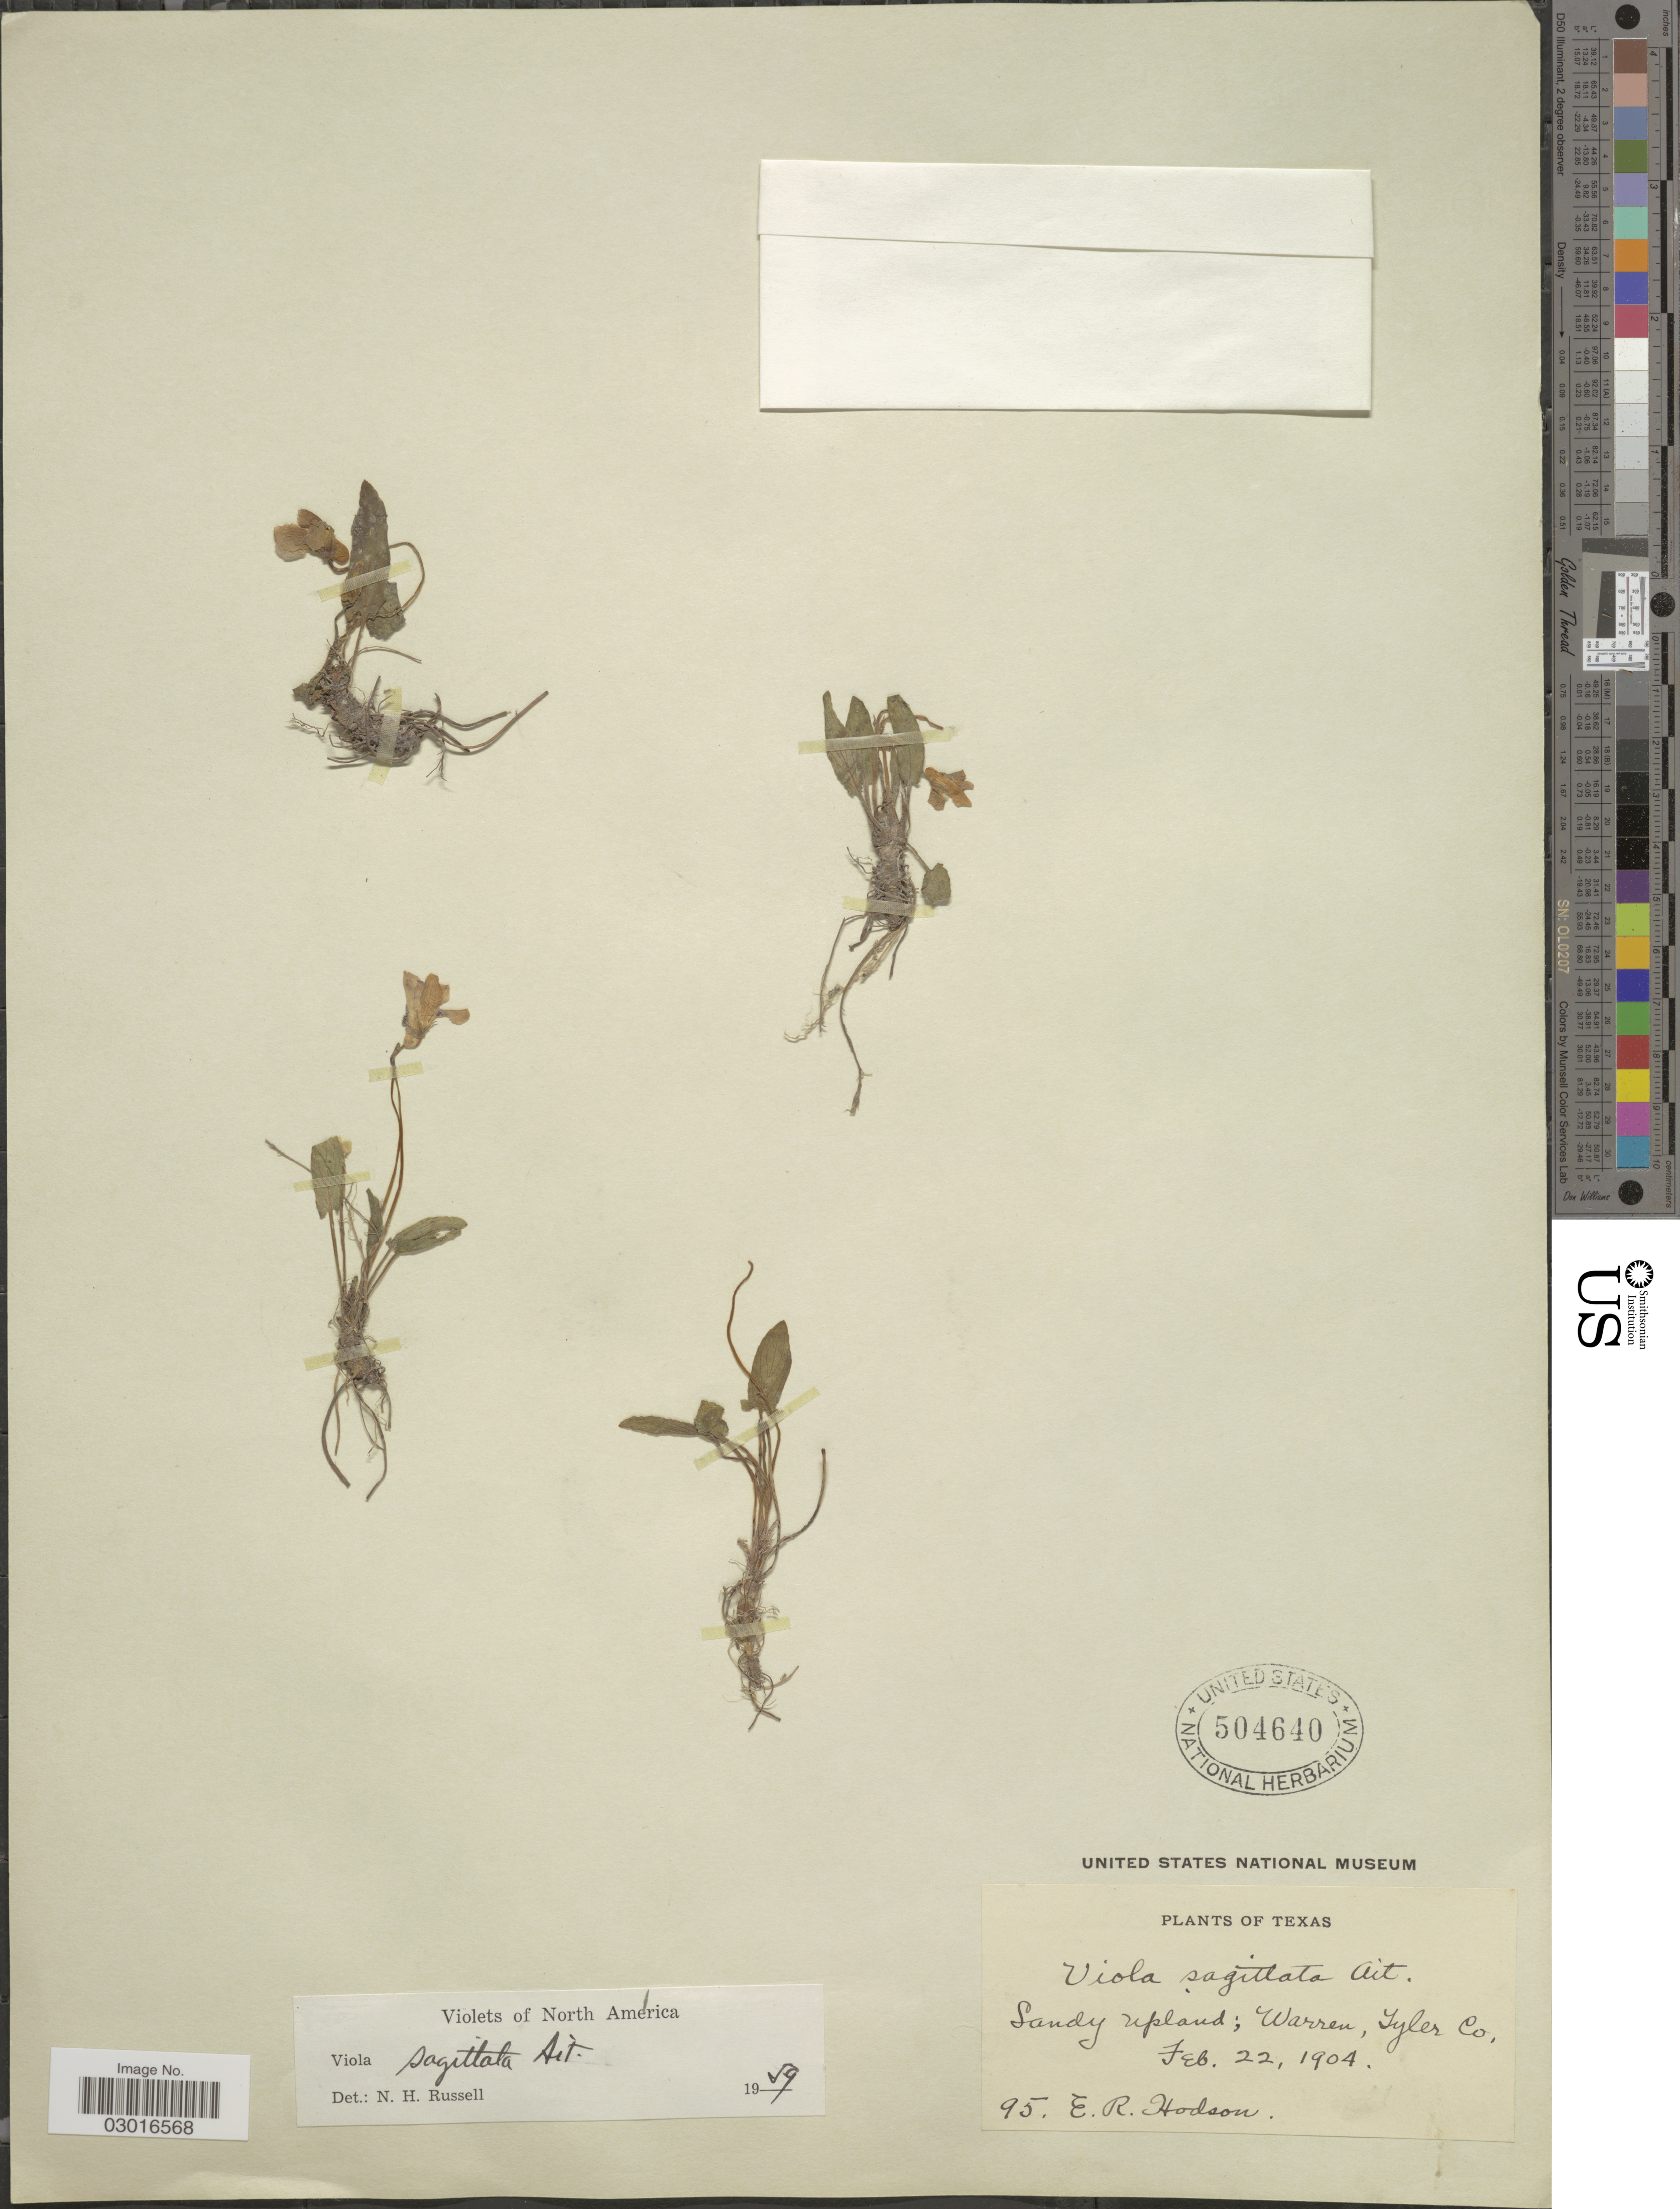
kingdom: Plantae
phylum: Tracheophyta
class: Magnoliopsida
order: Malpighiales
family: Violaceae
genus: Viola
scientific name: Viola sagittata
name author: Aiton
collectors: E. Hodson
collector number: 95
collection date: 1904-04-22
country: United States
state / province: Texas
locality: Sandy upland; Warren, Tyler Co.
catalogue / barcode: US 504640